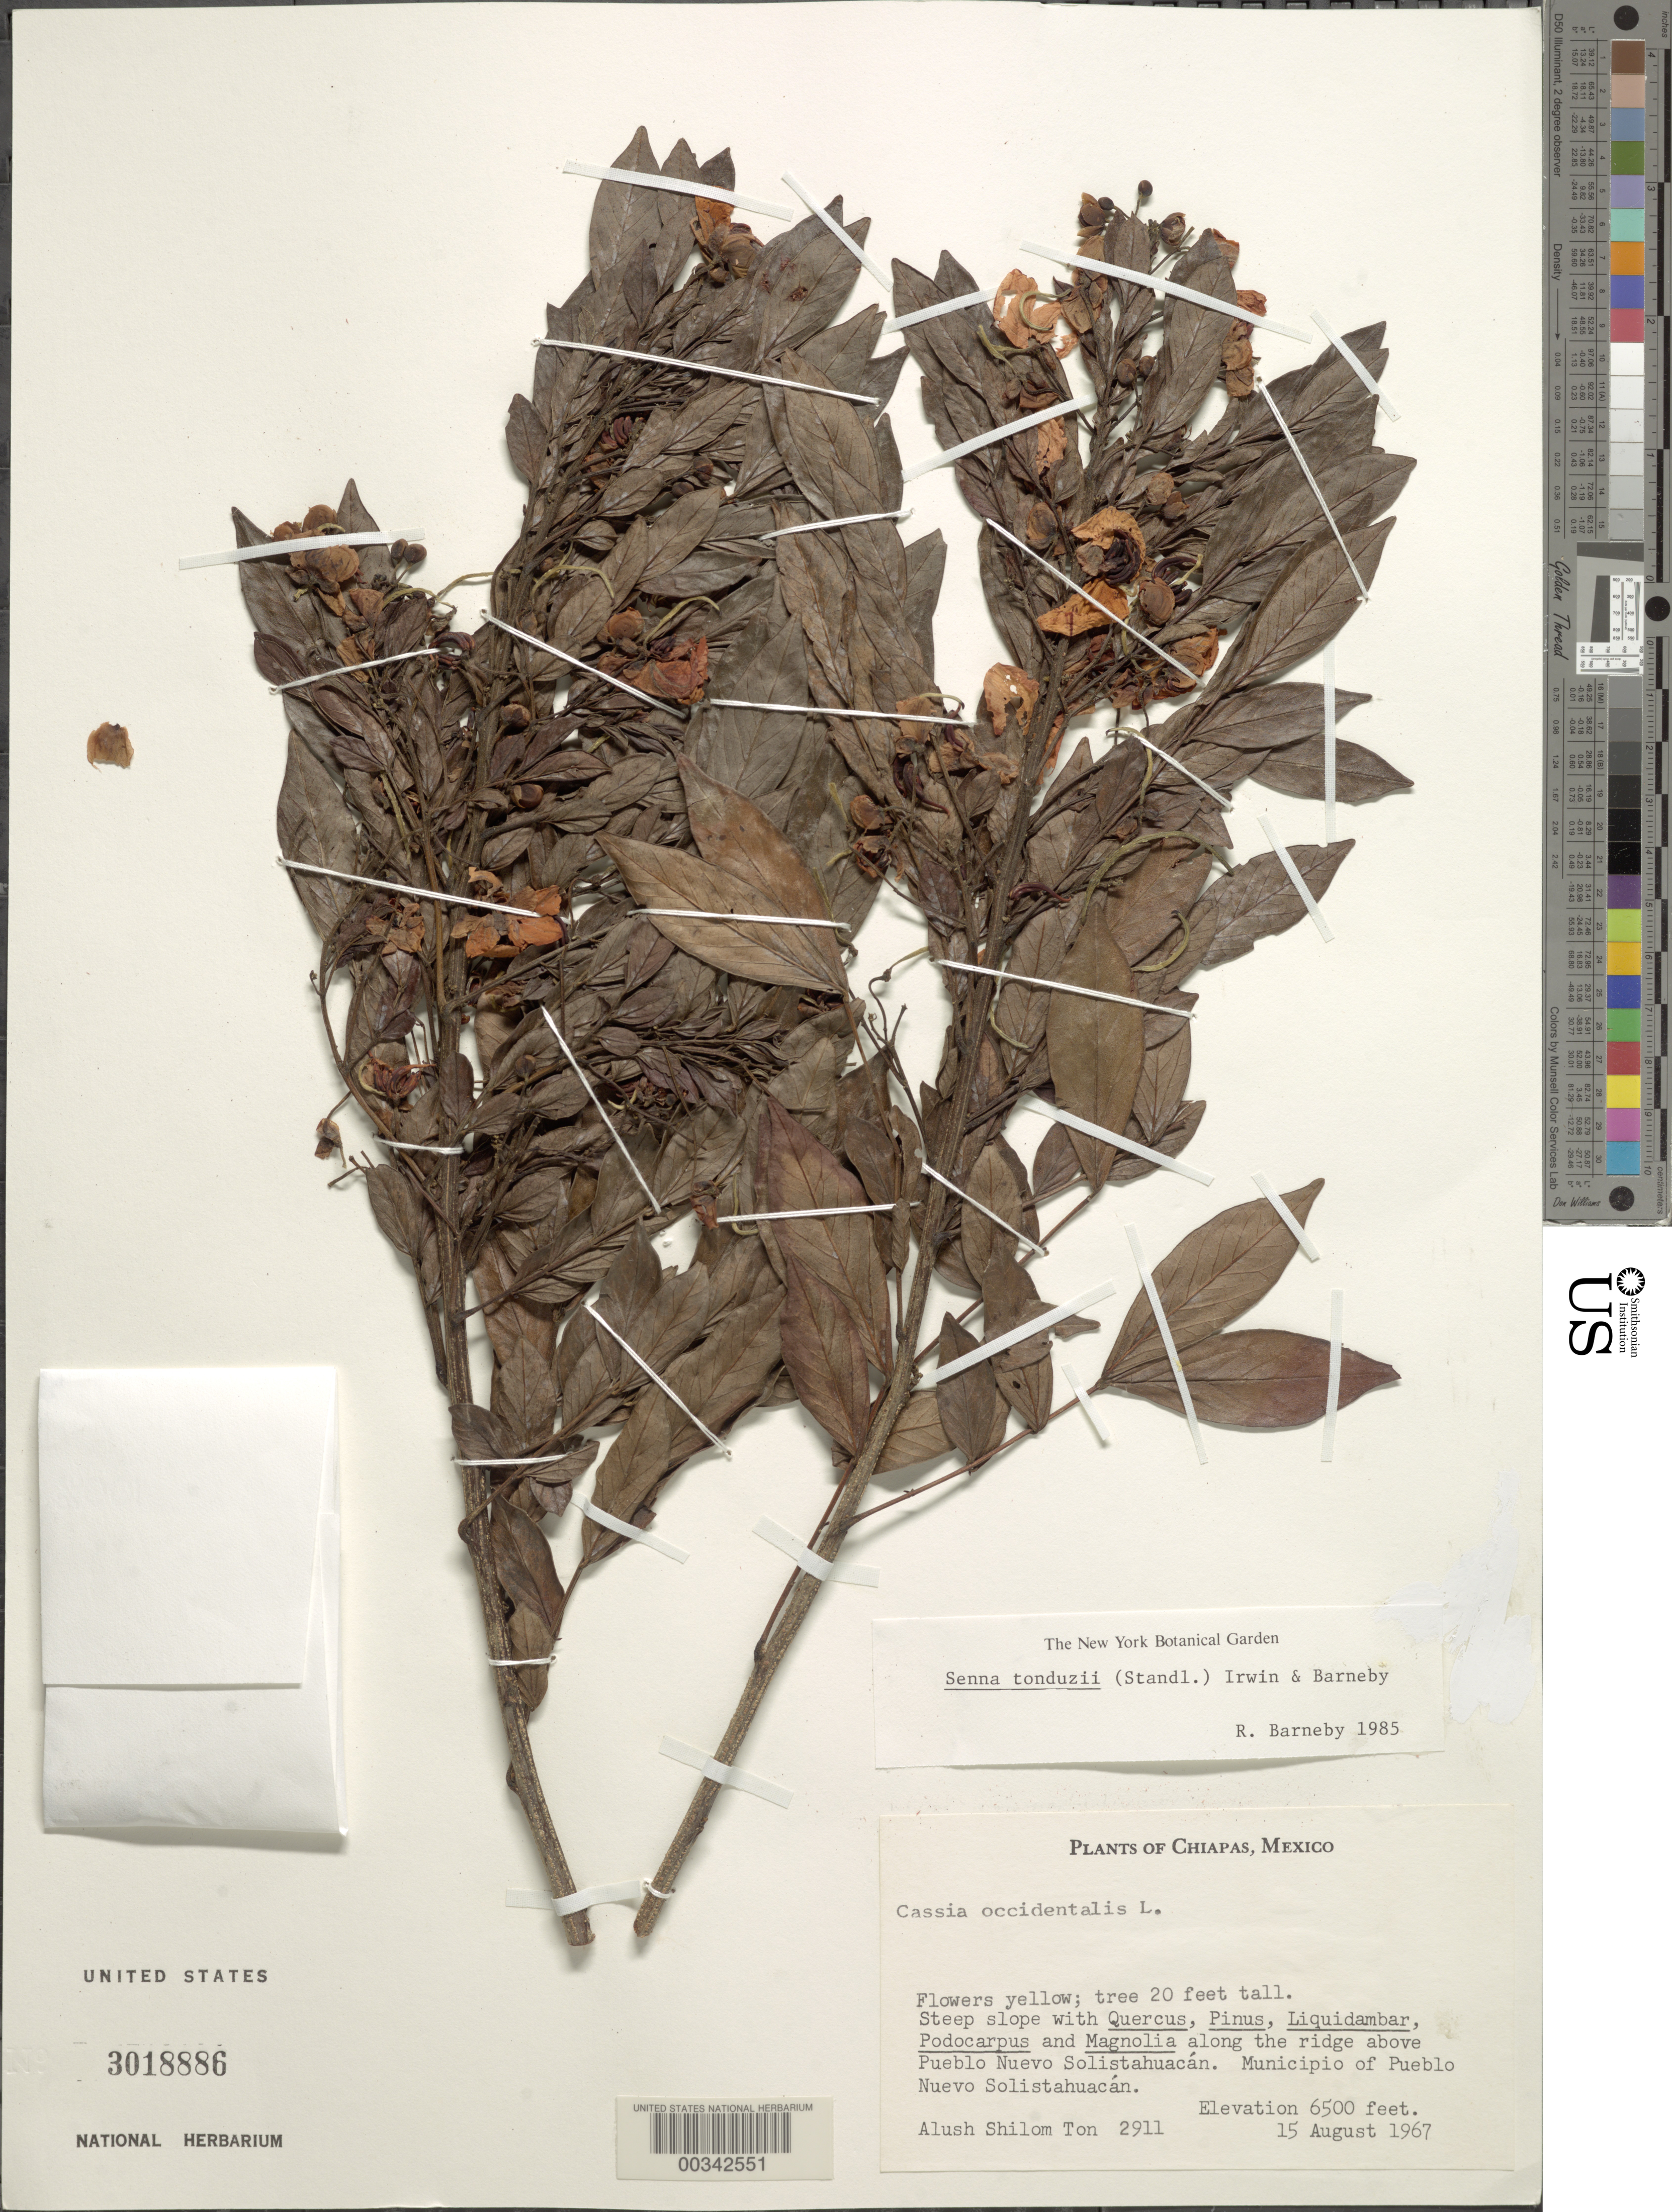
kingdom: Plantae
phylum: Tracheophyta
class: Magnoliopsida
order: Fabales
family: Fabaceae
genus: Senna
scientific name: Senna tonduzii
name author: (Standl.) H.S. Irwin & Barneby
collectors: A. S. Ton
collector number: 2911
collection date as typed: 15 Aug 1967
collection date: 1967-08-15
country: Mexico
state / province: Chiapas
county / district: Pueblo Nuevo Solistahuacán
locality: Above Pueblo Nuevo Solistahuacán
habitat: Along ridge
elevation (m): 1981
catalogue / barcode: US 3018886